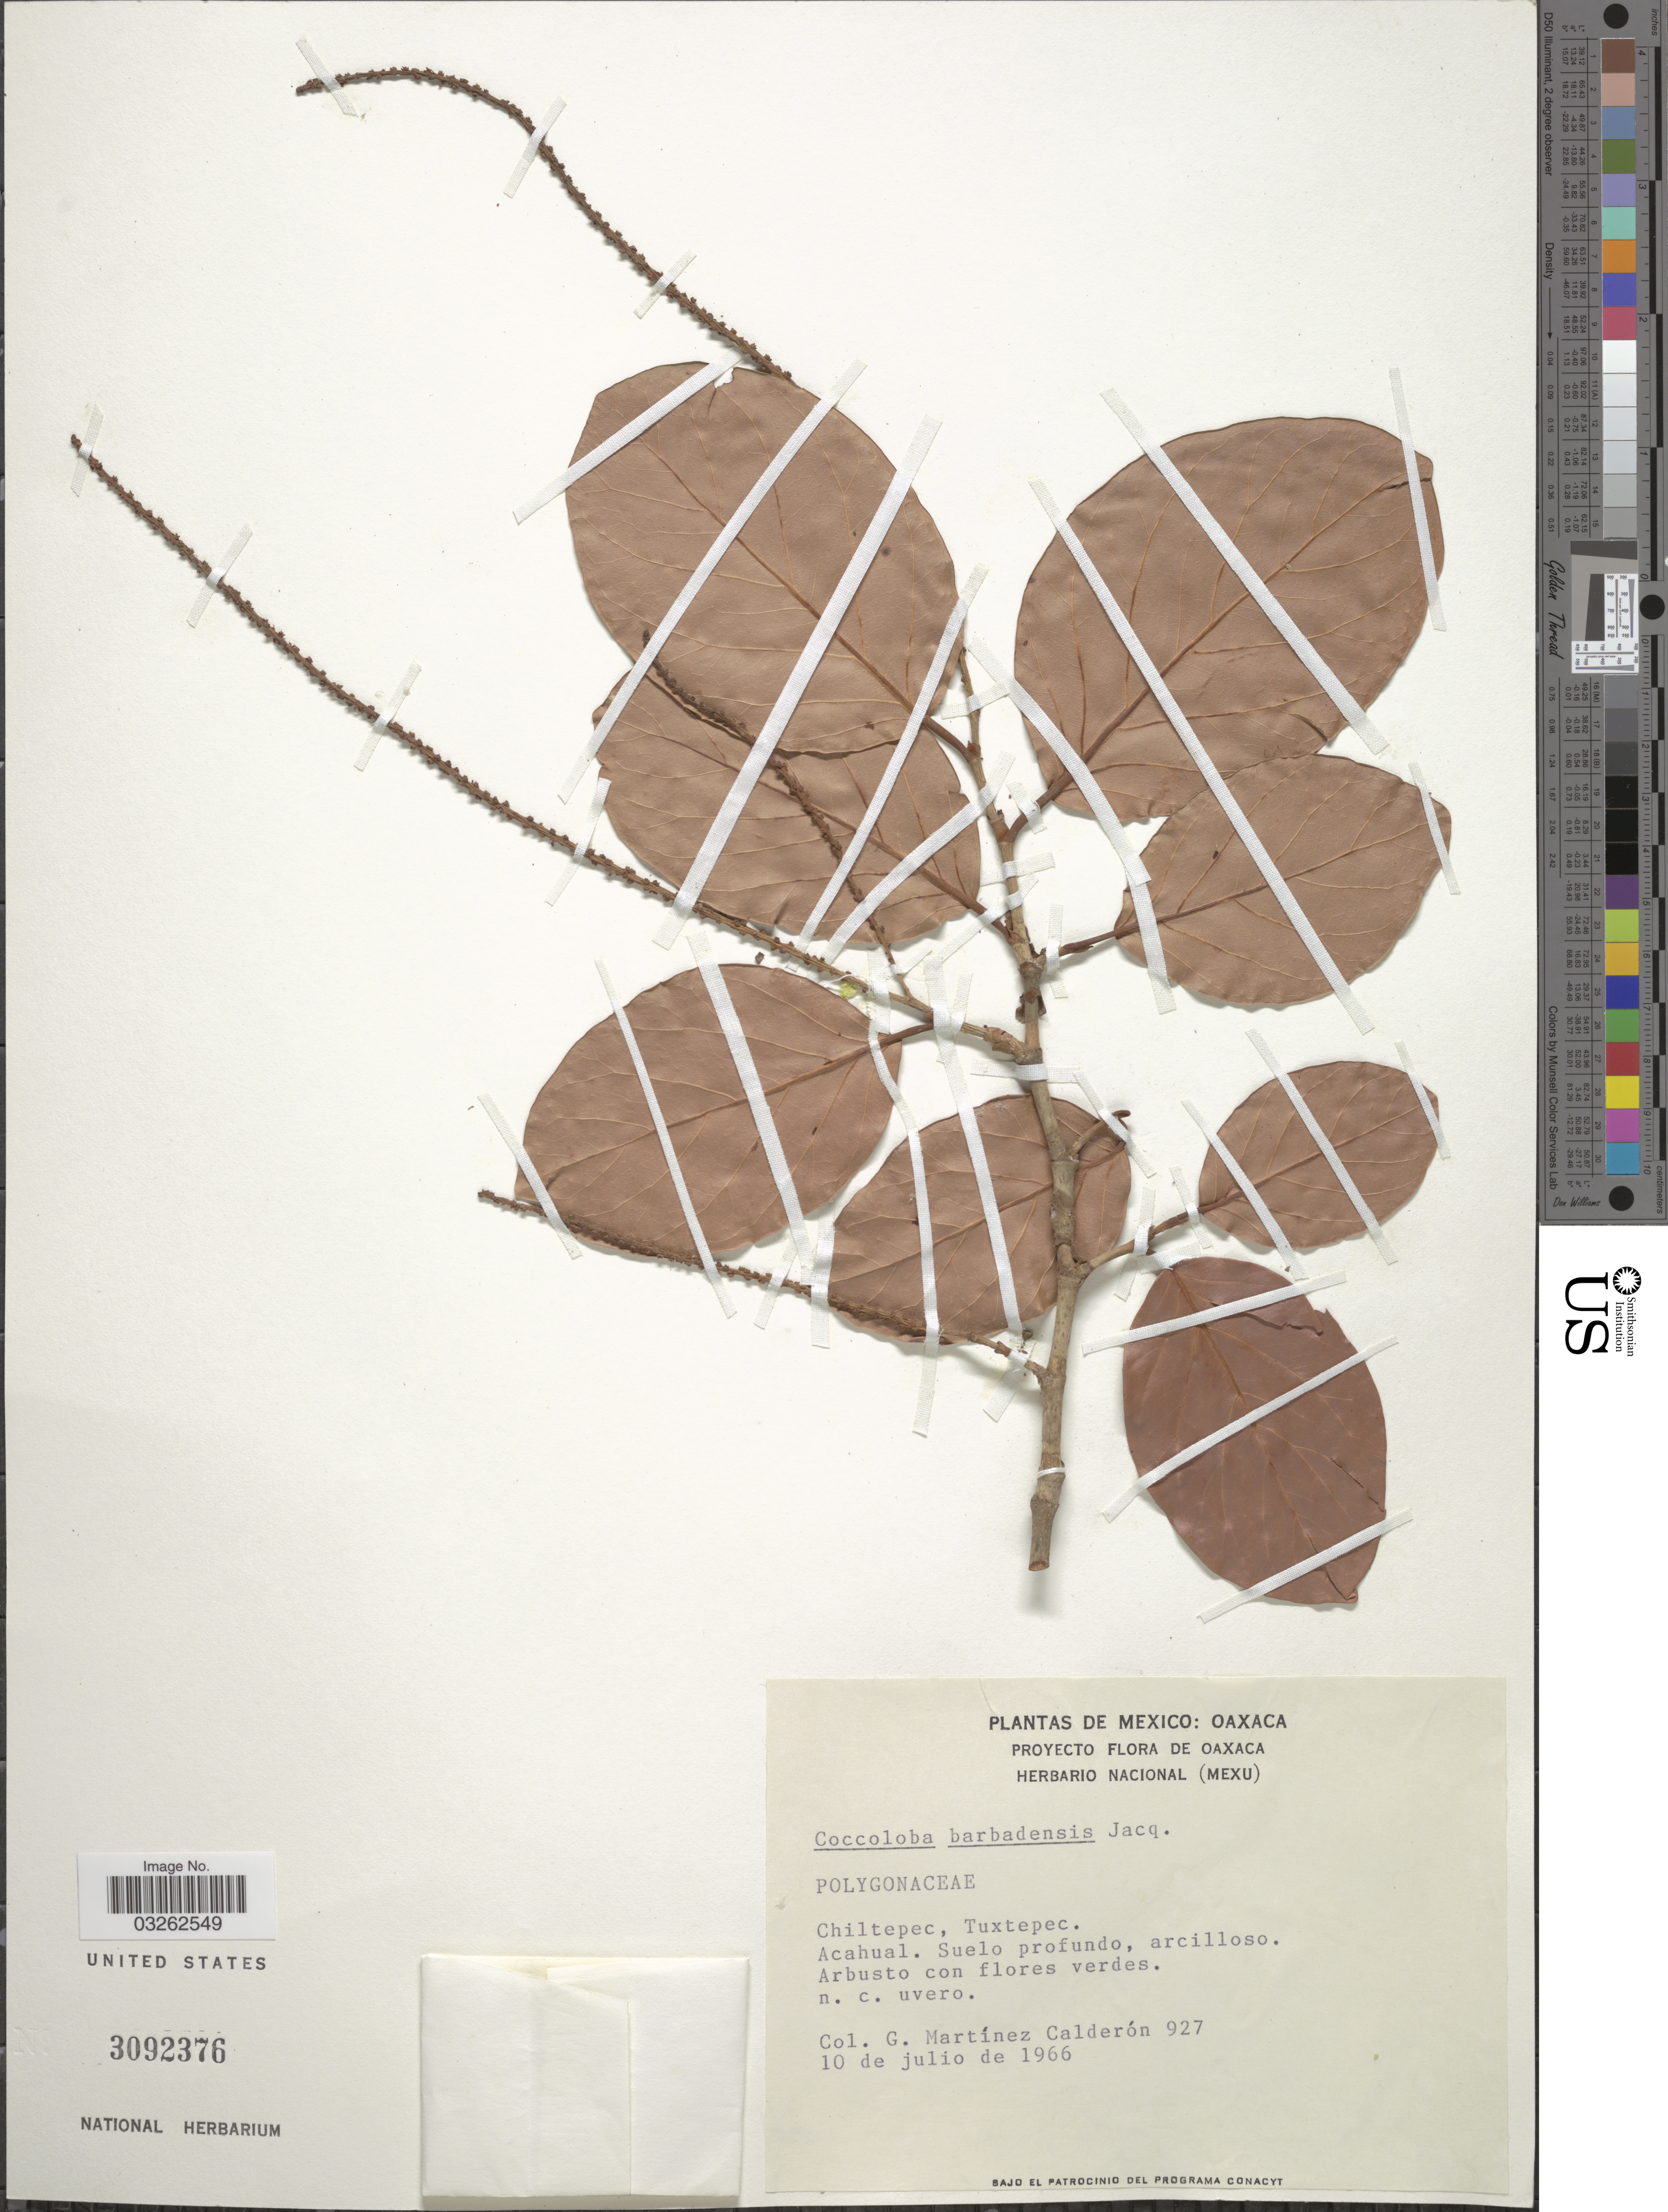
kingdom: Plantae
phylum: Tracheophyta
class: Magnoliopsida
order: Caryophyllales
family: Polygonaceae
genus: Coccoloba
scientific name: Coccoloba barbadensis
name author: Jacq.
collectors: G. Martínez Calderón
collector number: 927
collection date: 1966-07-10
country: Mexico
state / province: Oaxaca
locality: Chiltepec, Tuxtepec. Acahual.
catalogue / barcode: US 3092376